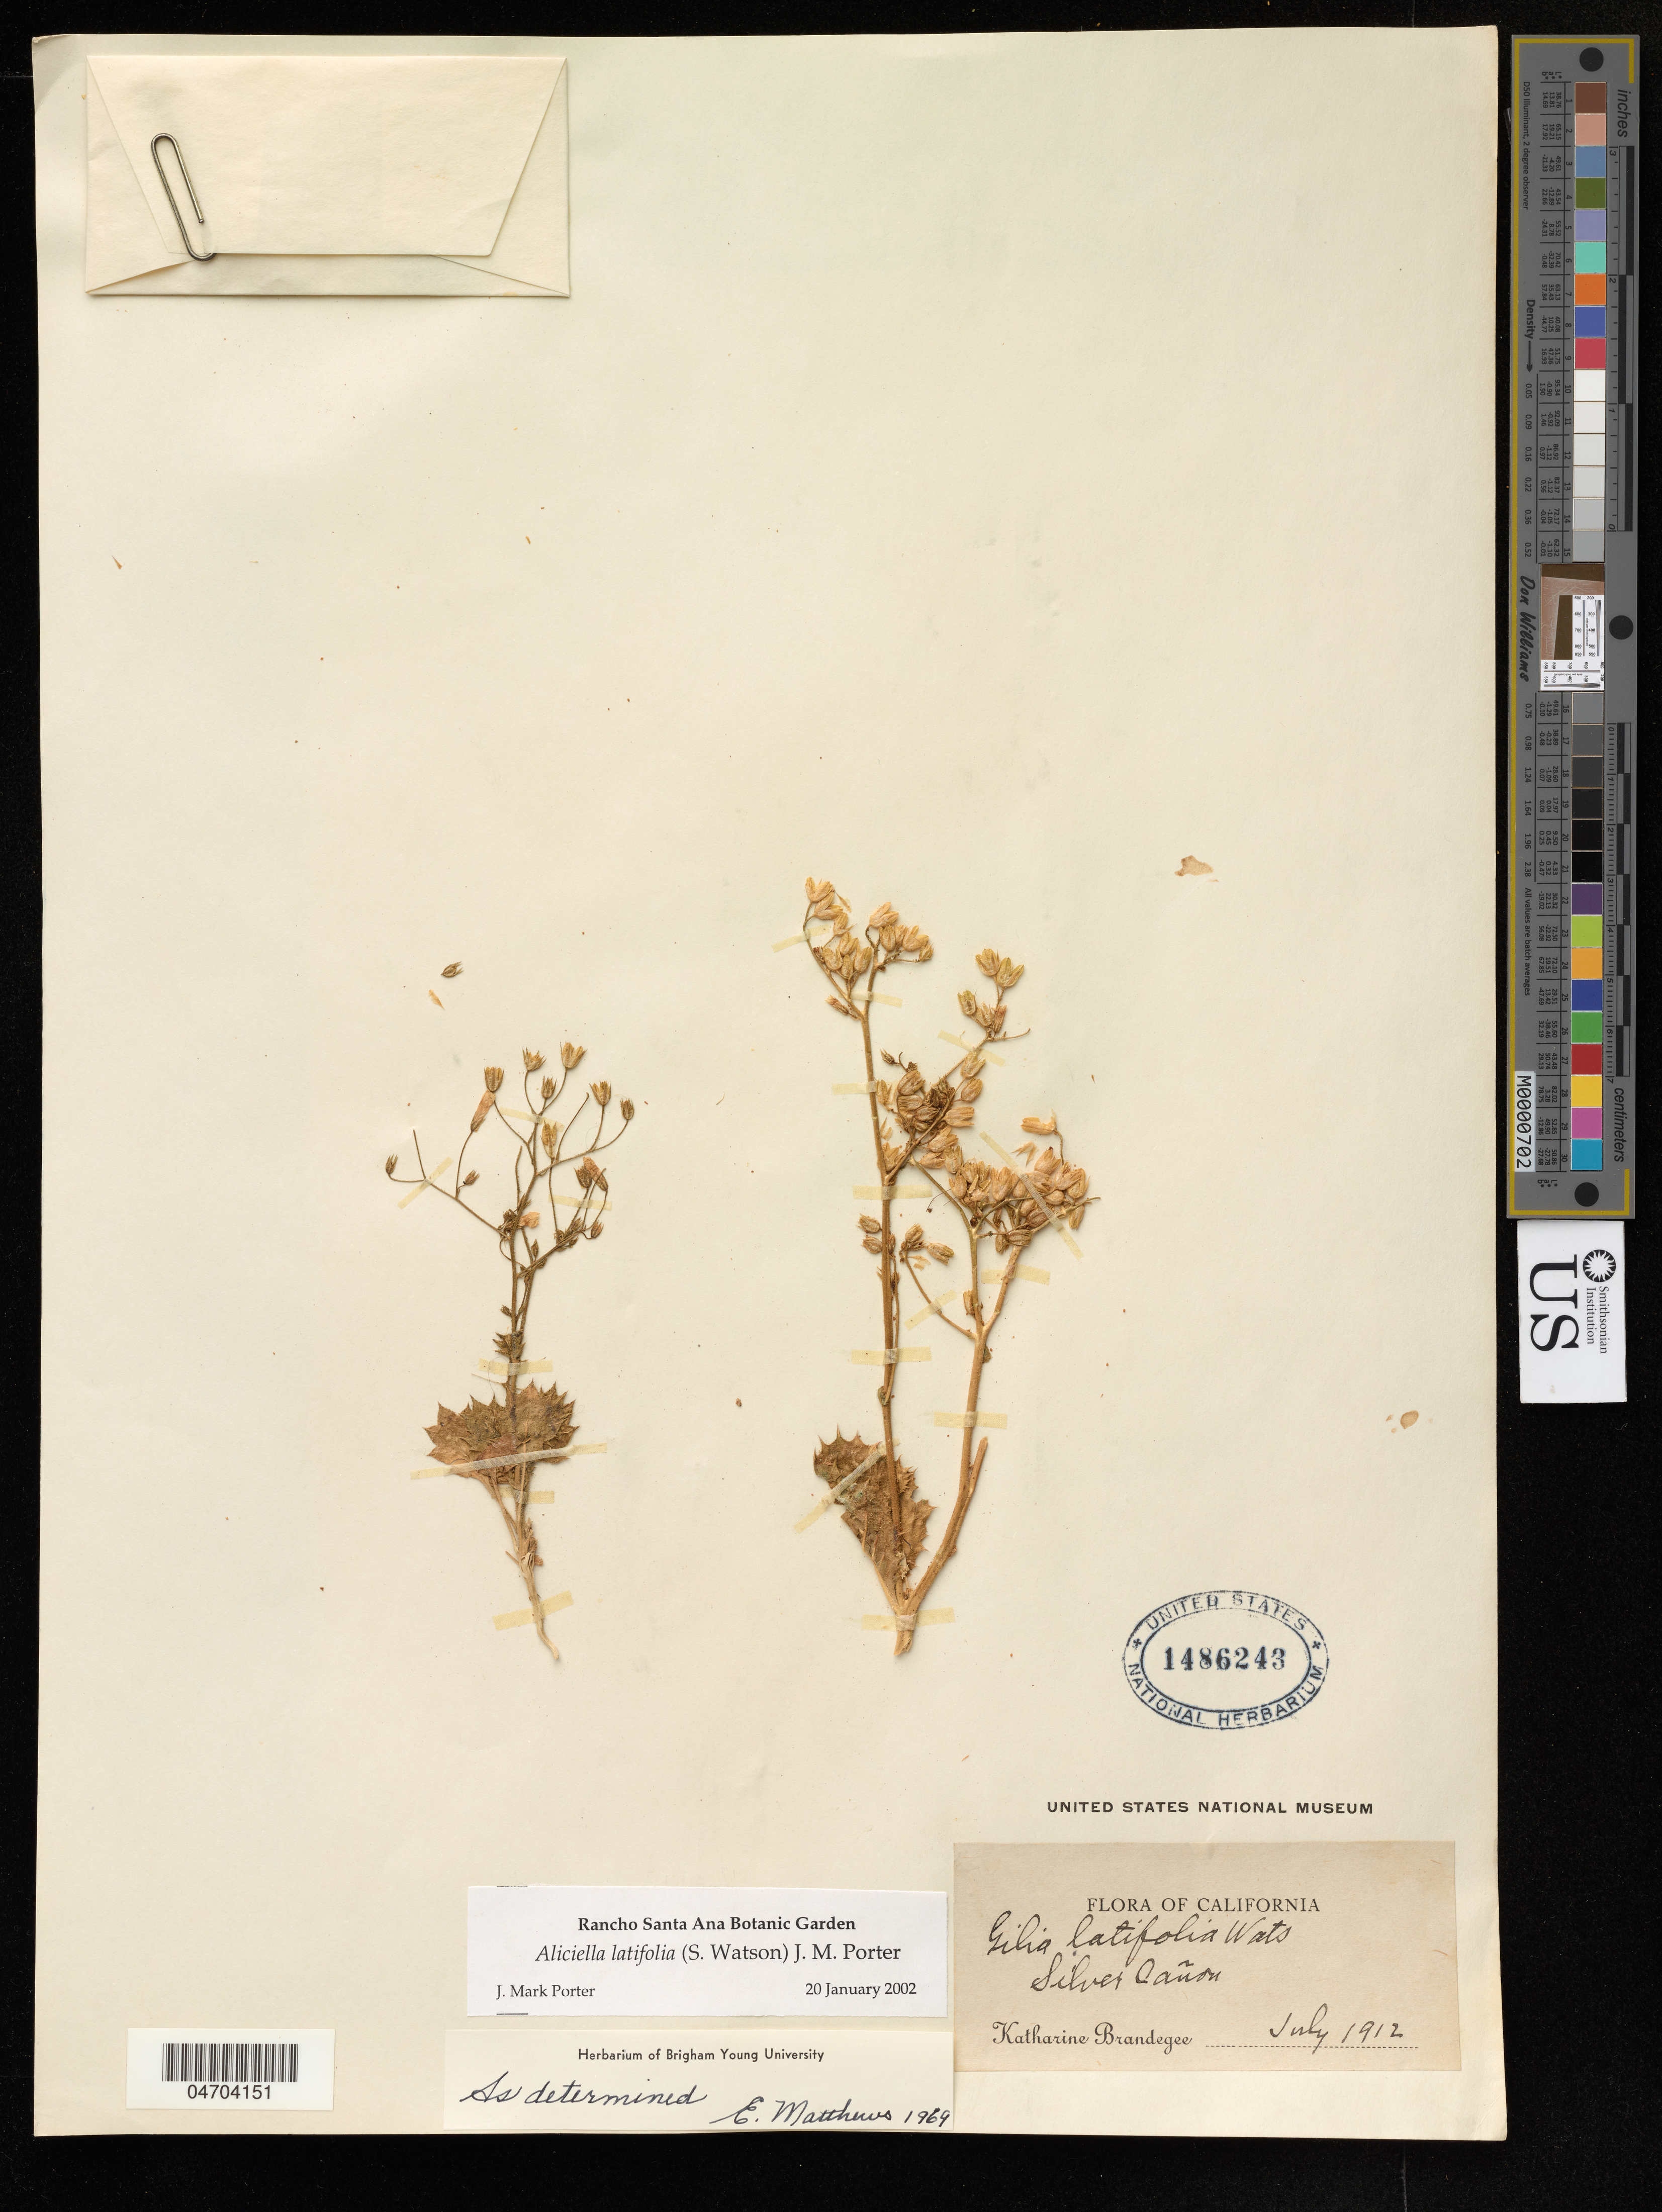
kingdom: Plantae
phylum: Tracheophyta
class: Magnoliopsida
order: Ericales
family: Polemoniaceae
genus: Aliciella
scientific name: Aliciella latifolia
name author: (S. Watson) J.M. Porter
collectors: K. Brandegee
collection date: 1912-07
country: United States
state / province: California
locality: Silver Cañon.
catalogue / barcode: US 1486243